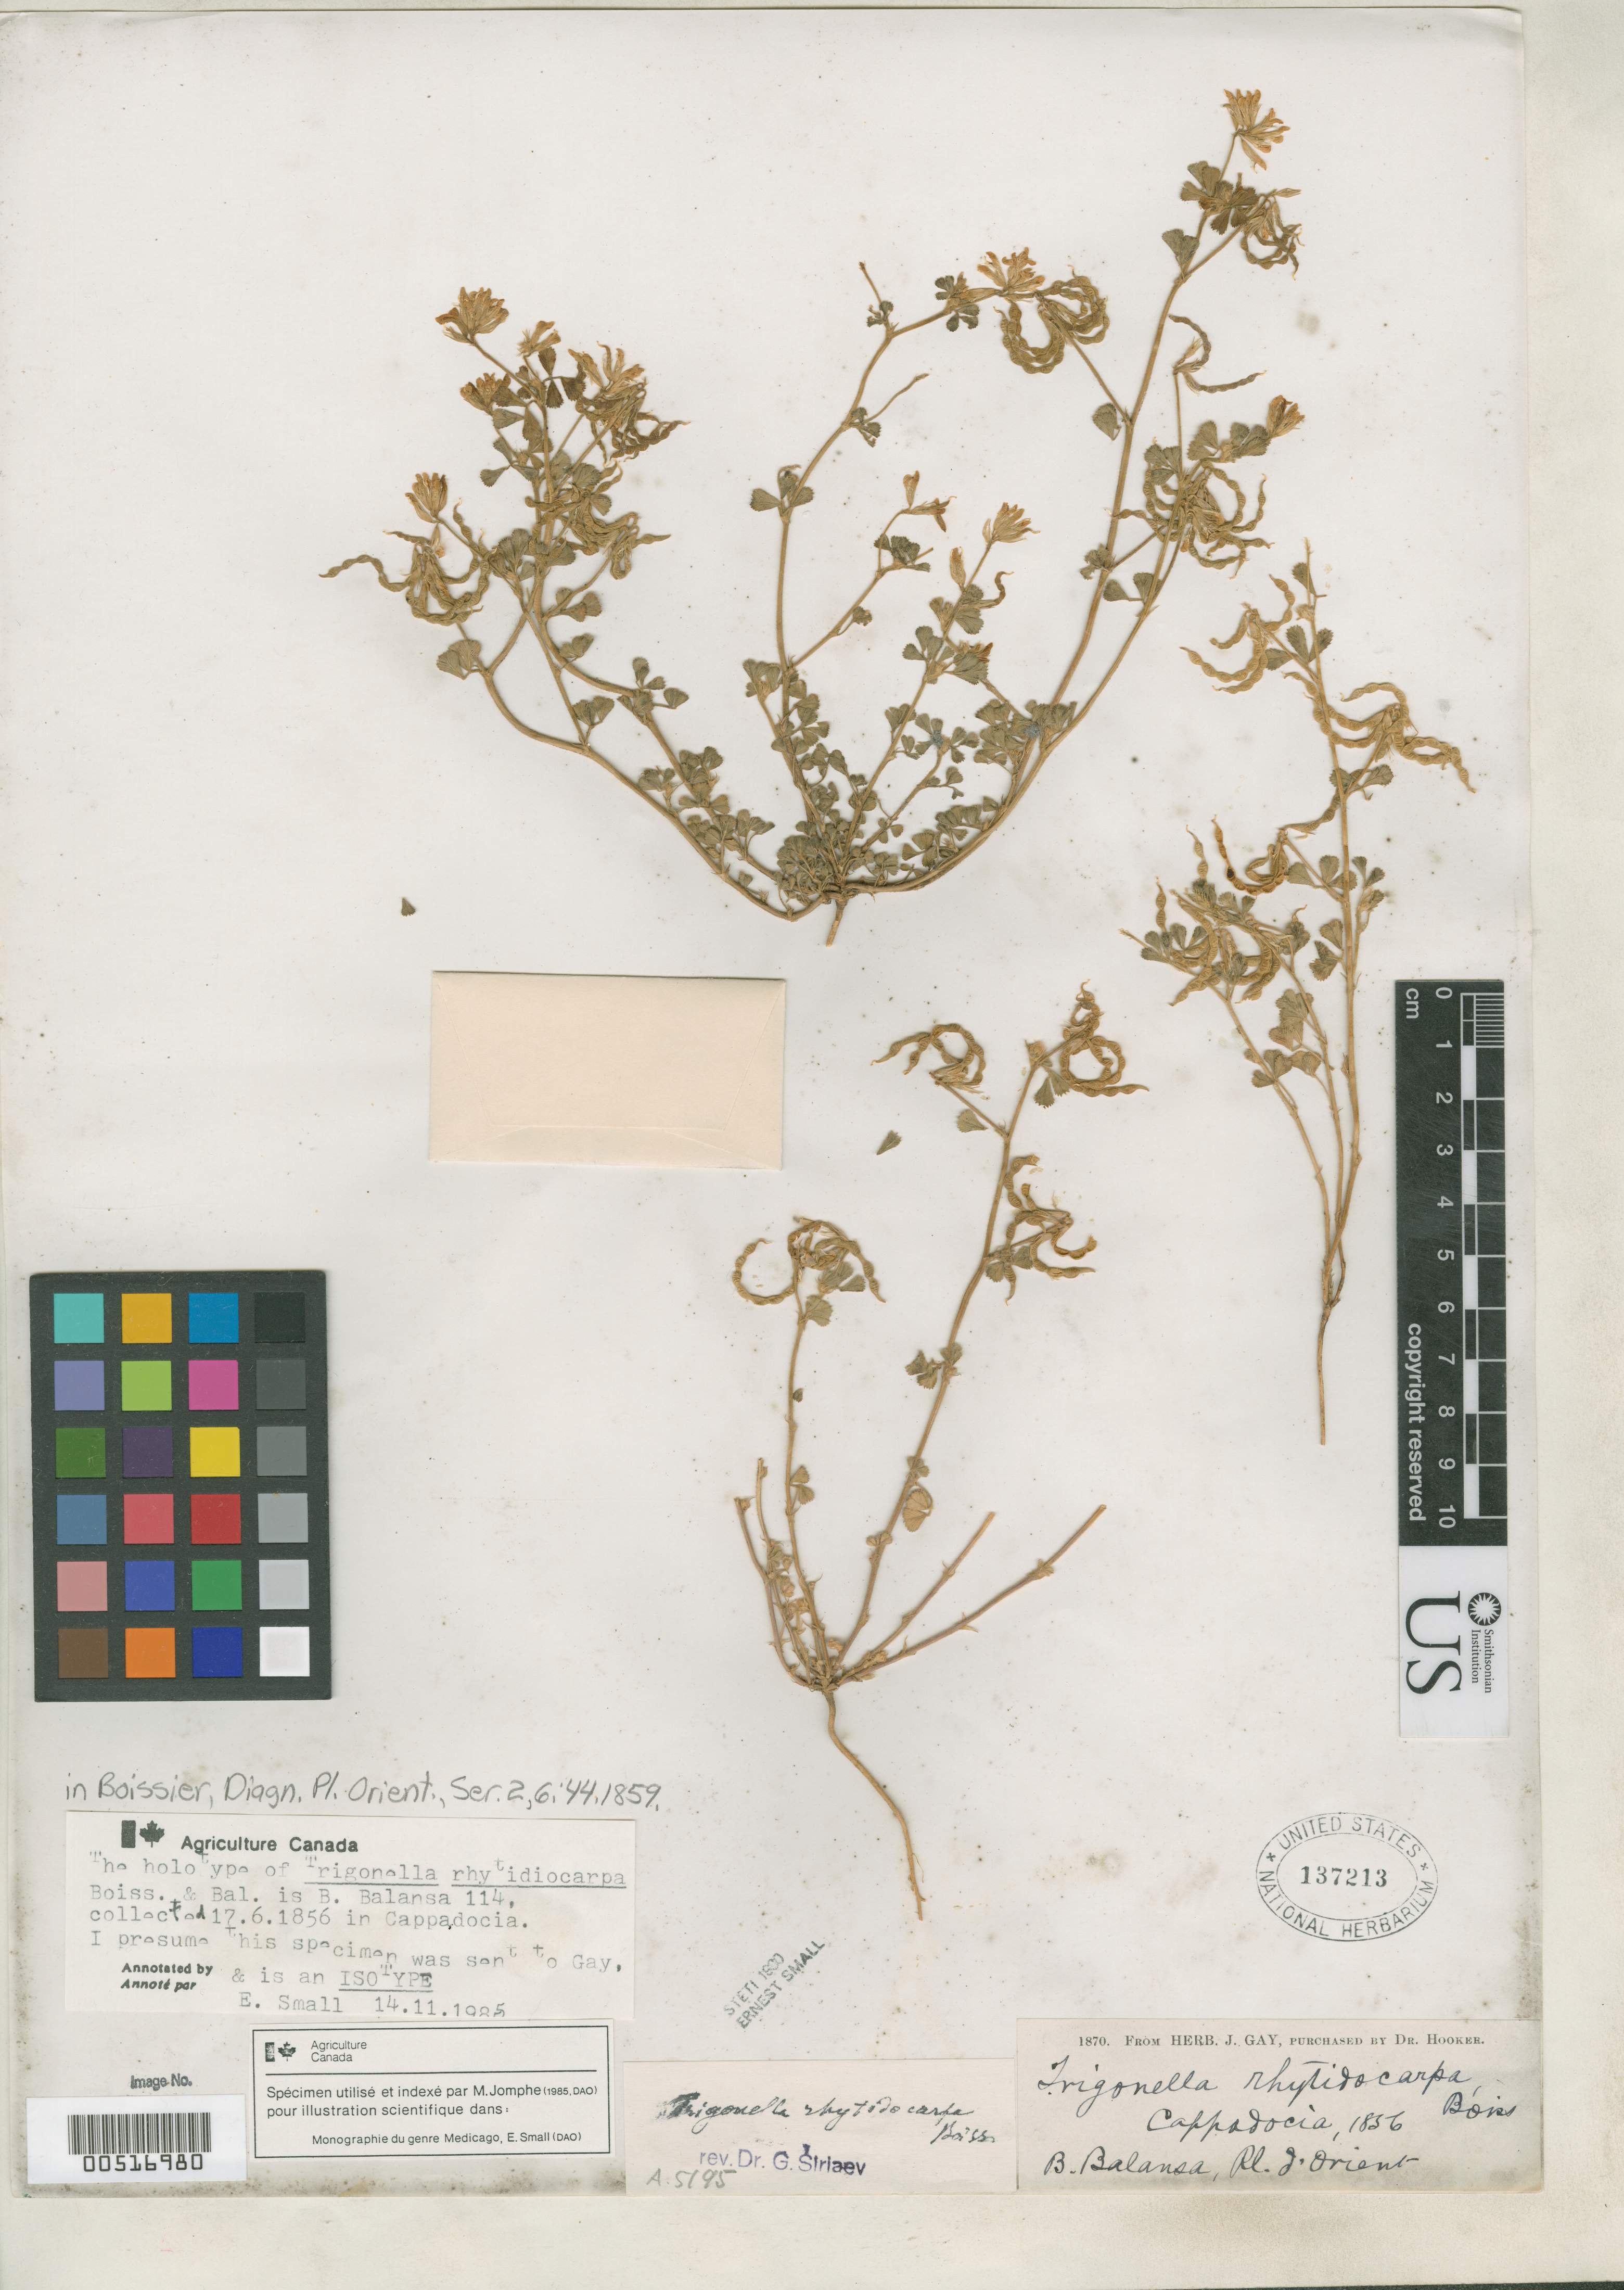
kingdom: Plantae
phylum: Tracheophyta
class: Magnoliopsida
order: Fabales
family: Fabaceae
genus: Trigonella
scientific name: Trigonella rhytidiocarpa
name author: Boiss. & Balansa in Boiss.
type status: Isotype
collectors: B. Balansa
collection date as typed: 1856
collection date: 1856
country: Turkey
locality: Cappadocia.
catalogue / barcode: US 137213